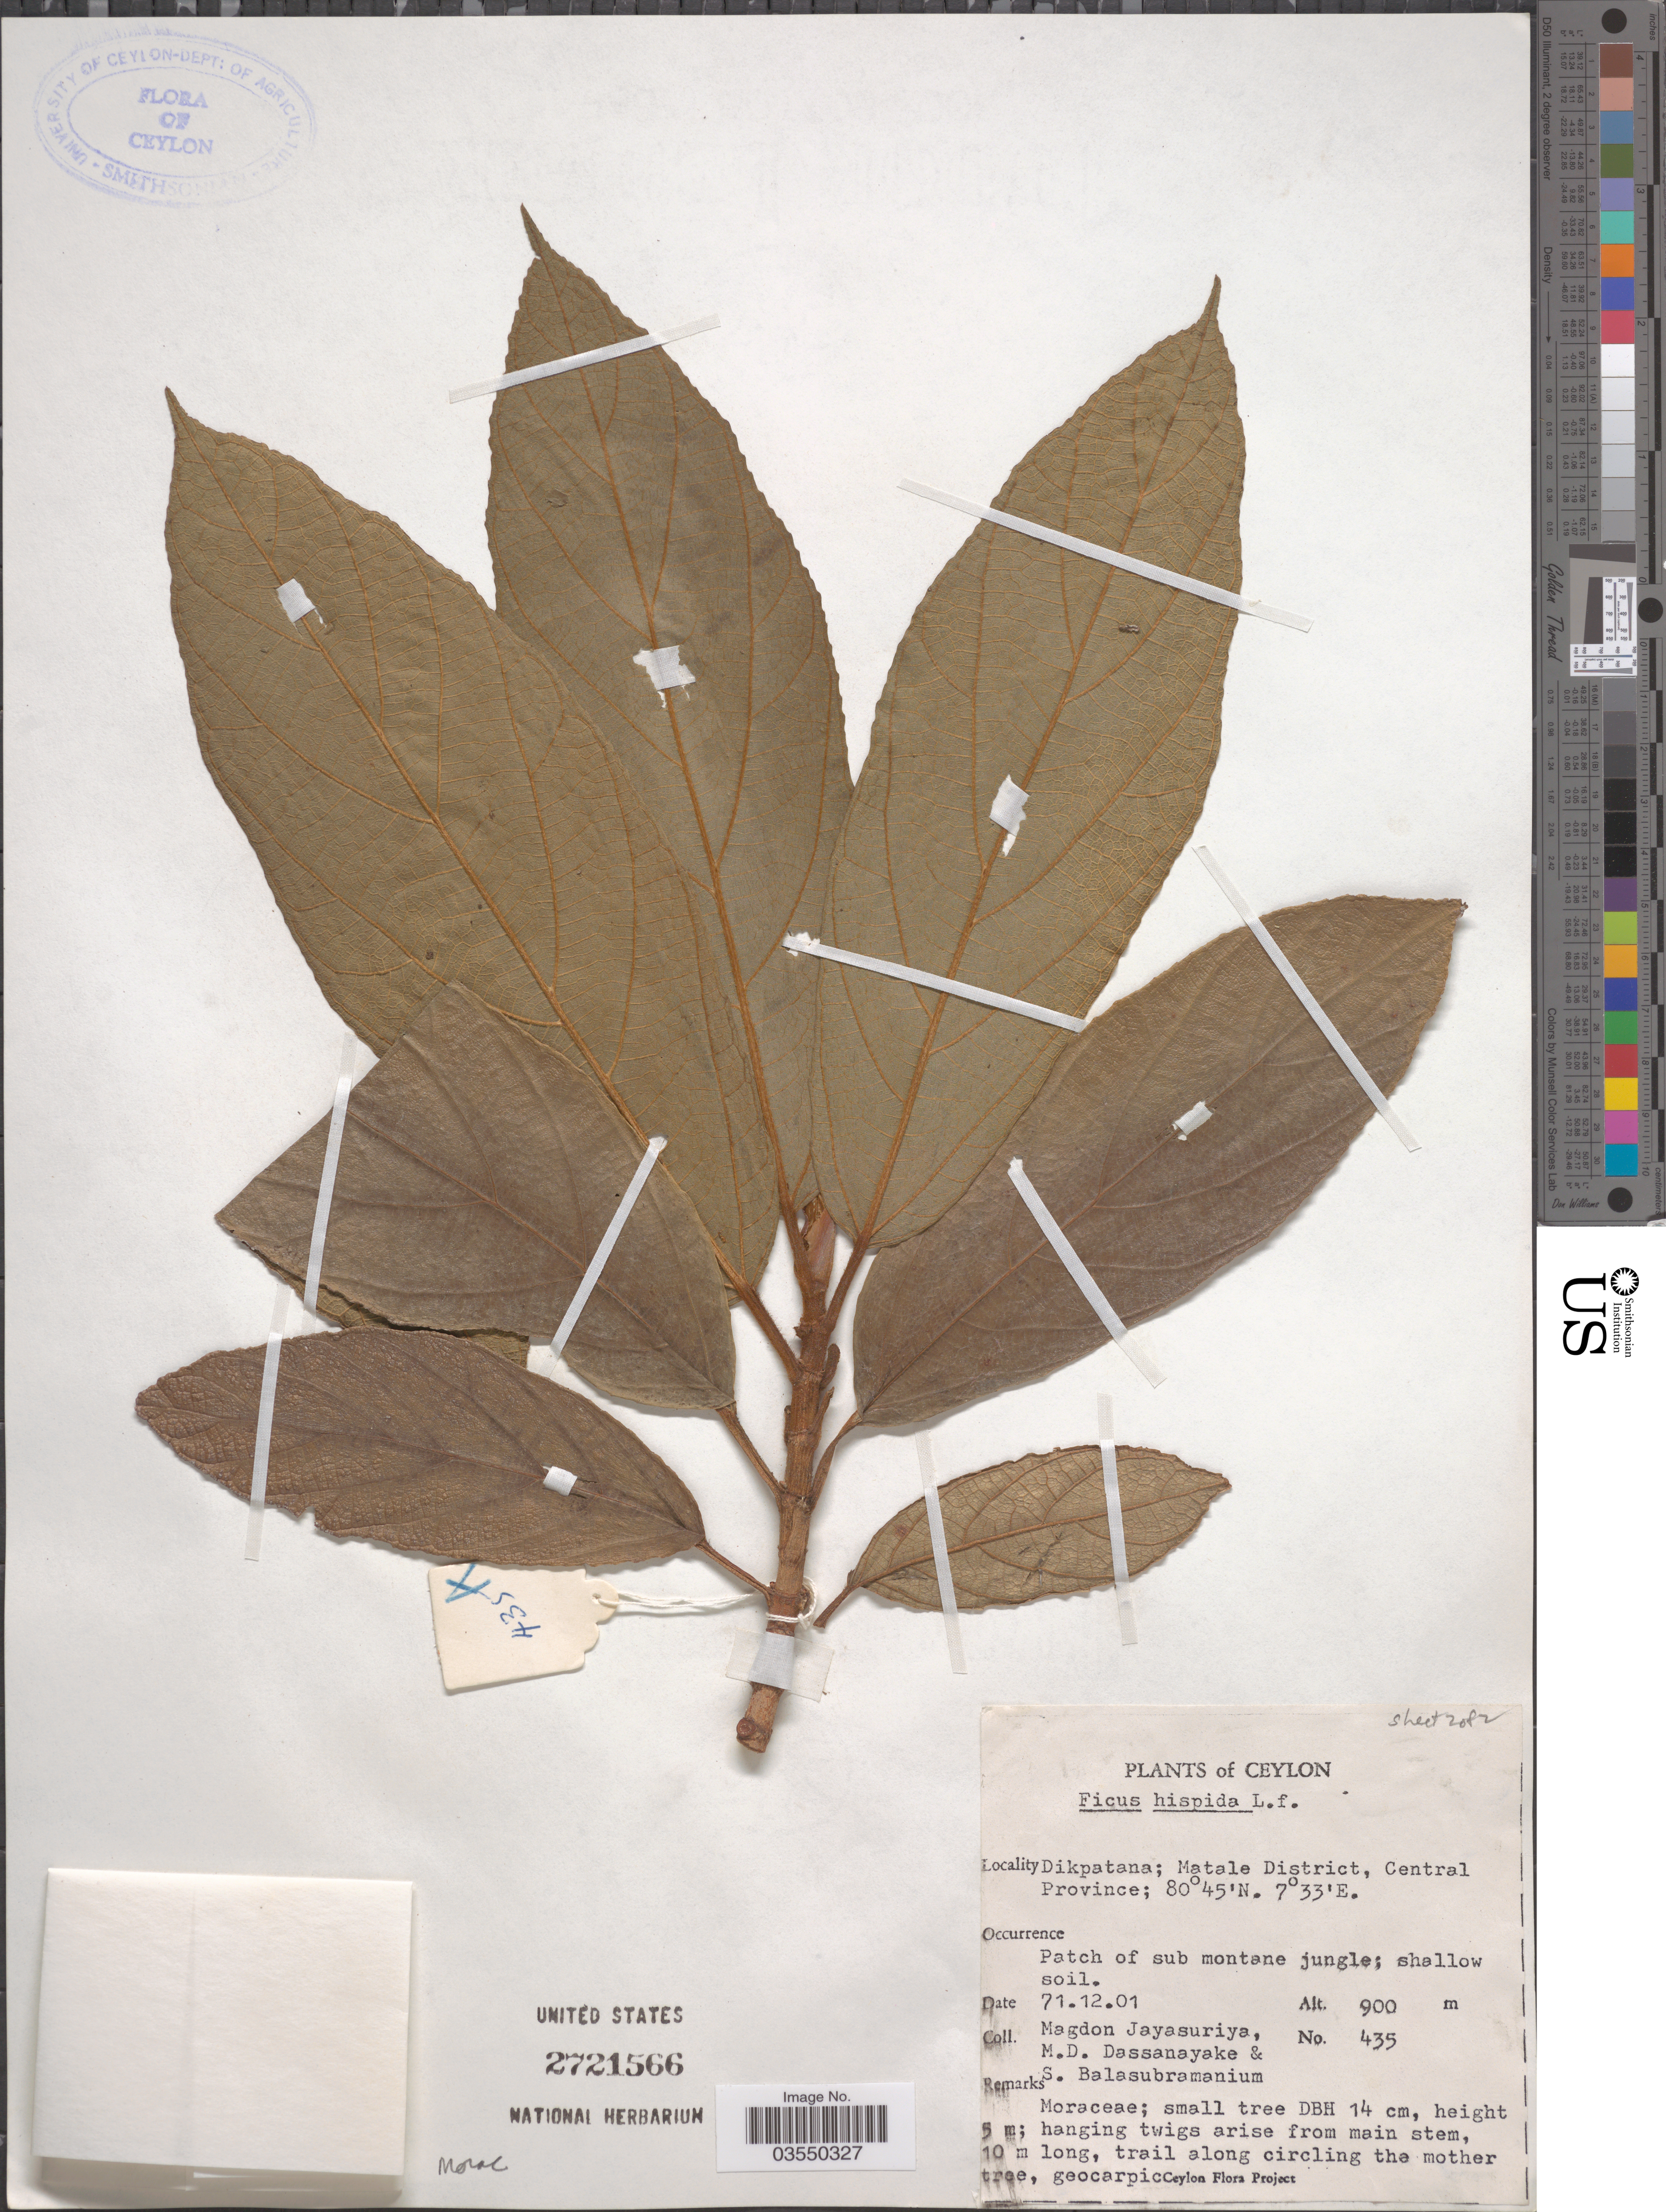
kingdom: Plantae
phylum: Tracheophyta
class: Magnoliopsida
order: Rosales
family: Moraceae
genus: Ficus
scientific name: Ficus hispida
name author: L. f.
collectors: A. H. Jayasuriya, M. D. Dassanayake & S. Balasubramanium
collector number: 435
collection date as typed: Transcribed d/m/y: 1/12/71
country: Sri Lanka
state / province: Central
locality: Ceylon. Dikpatana; Matale District.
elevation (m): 900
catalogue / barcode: US 2721566